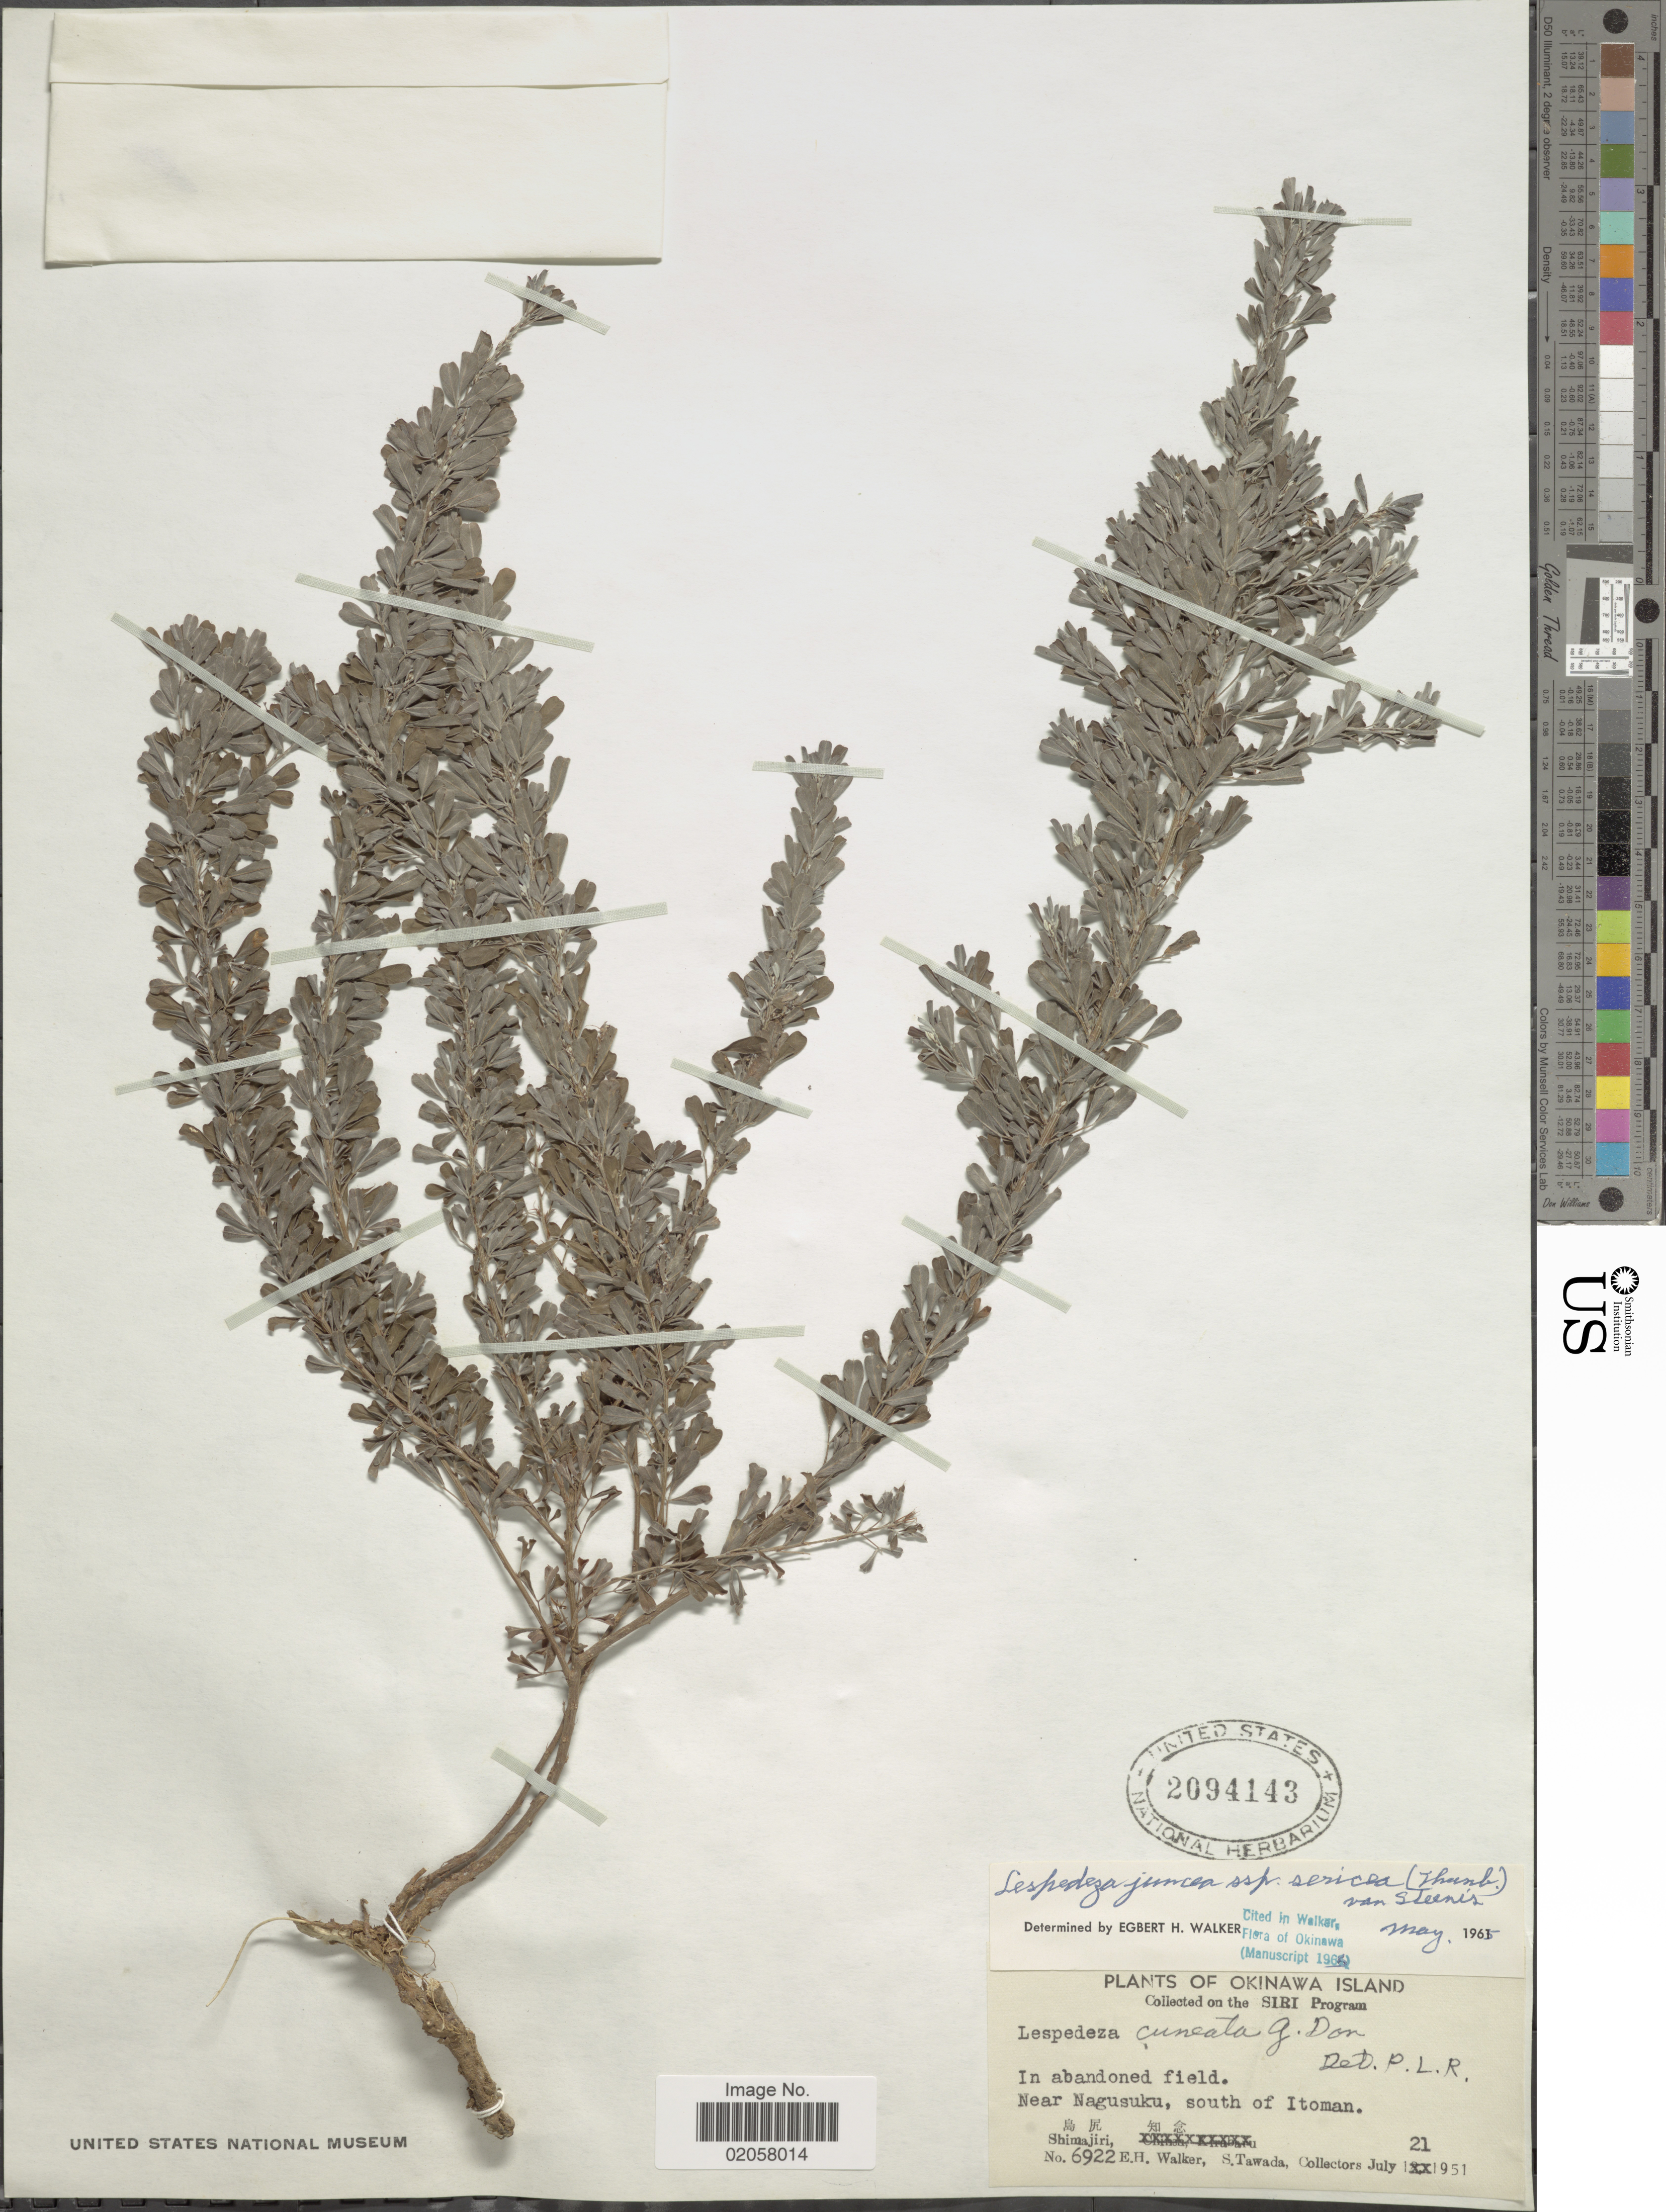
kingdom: Plantae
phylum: Tracheophyta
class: Magnoliopsida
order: Fabales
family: Fabaceae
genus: Lespedeza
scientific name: Lespedeza cuneata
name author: (Dum. Cours.) G. Don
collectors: E. H. Walker & S. Tawada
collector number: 6922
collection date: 1951-07-21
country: Japan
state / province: Okinawa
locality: Okinawa Island, Near Nagusuku, south of Itoman, Shimajiri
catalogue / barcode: US 2094143